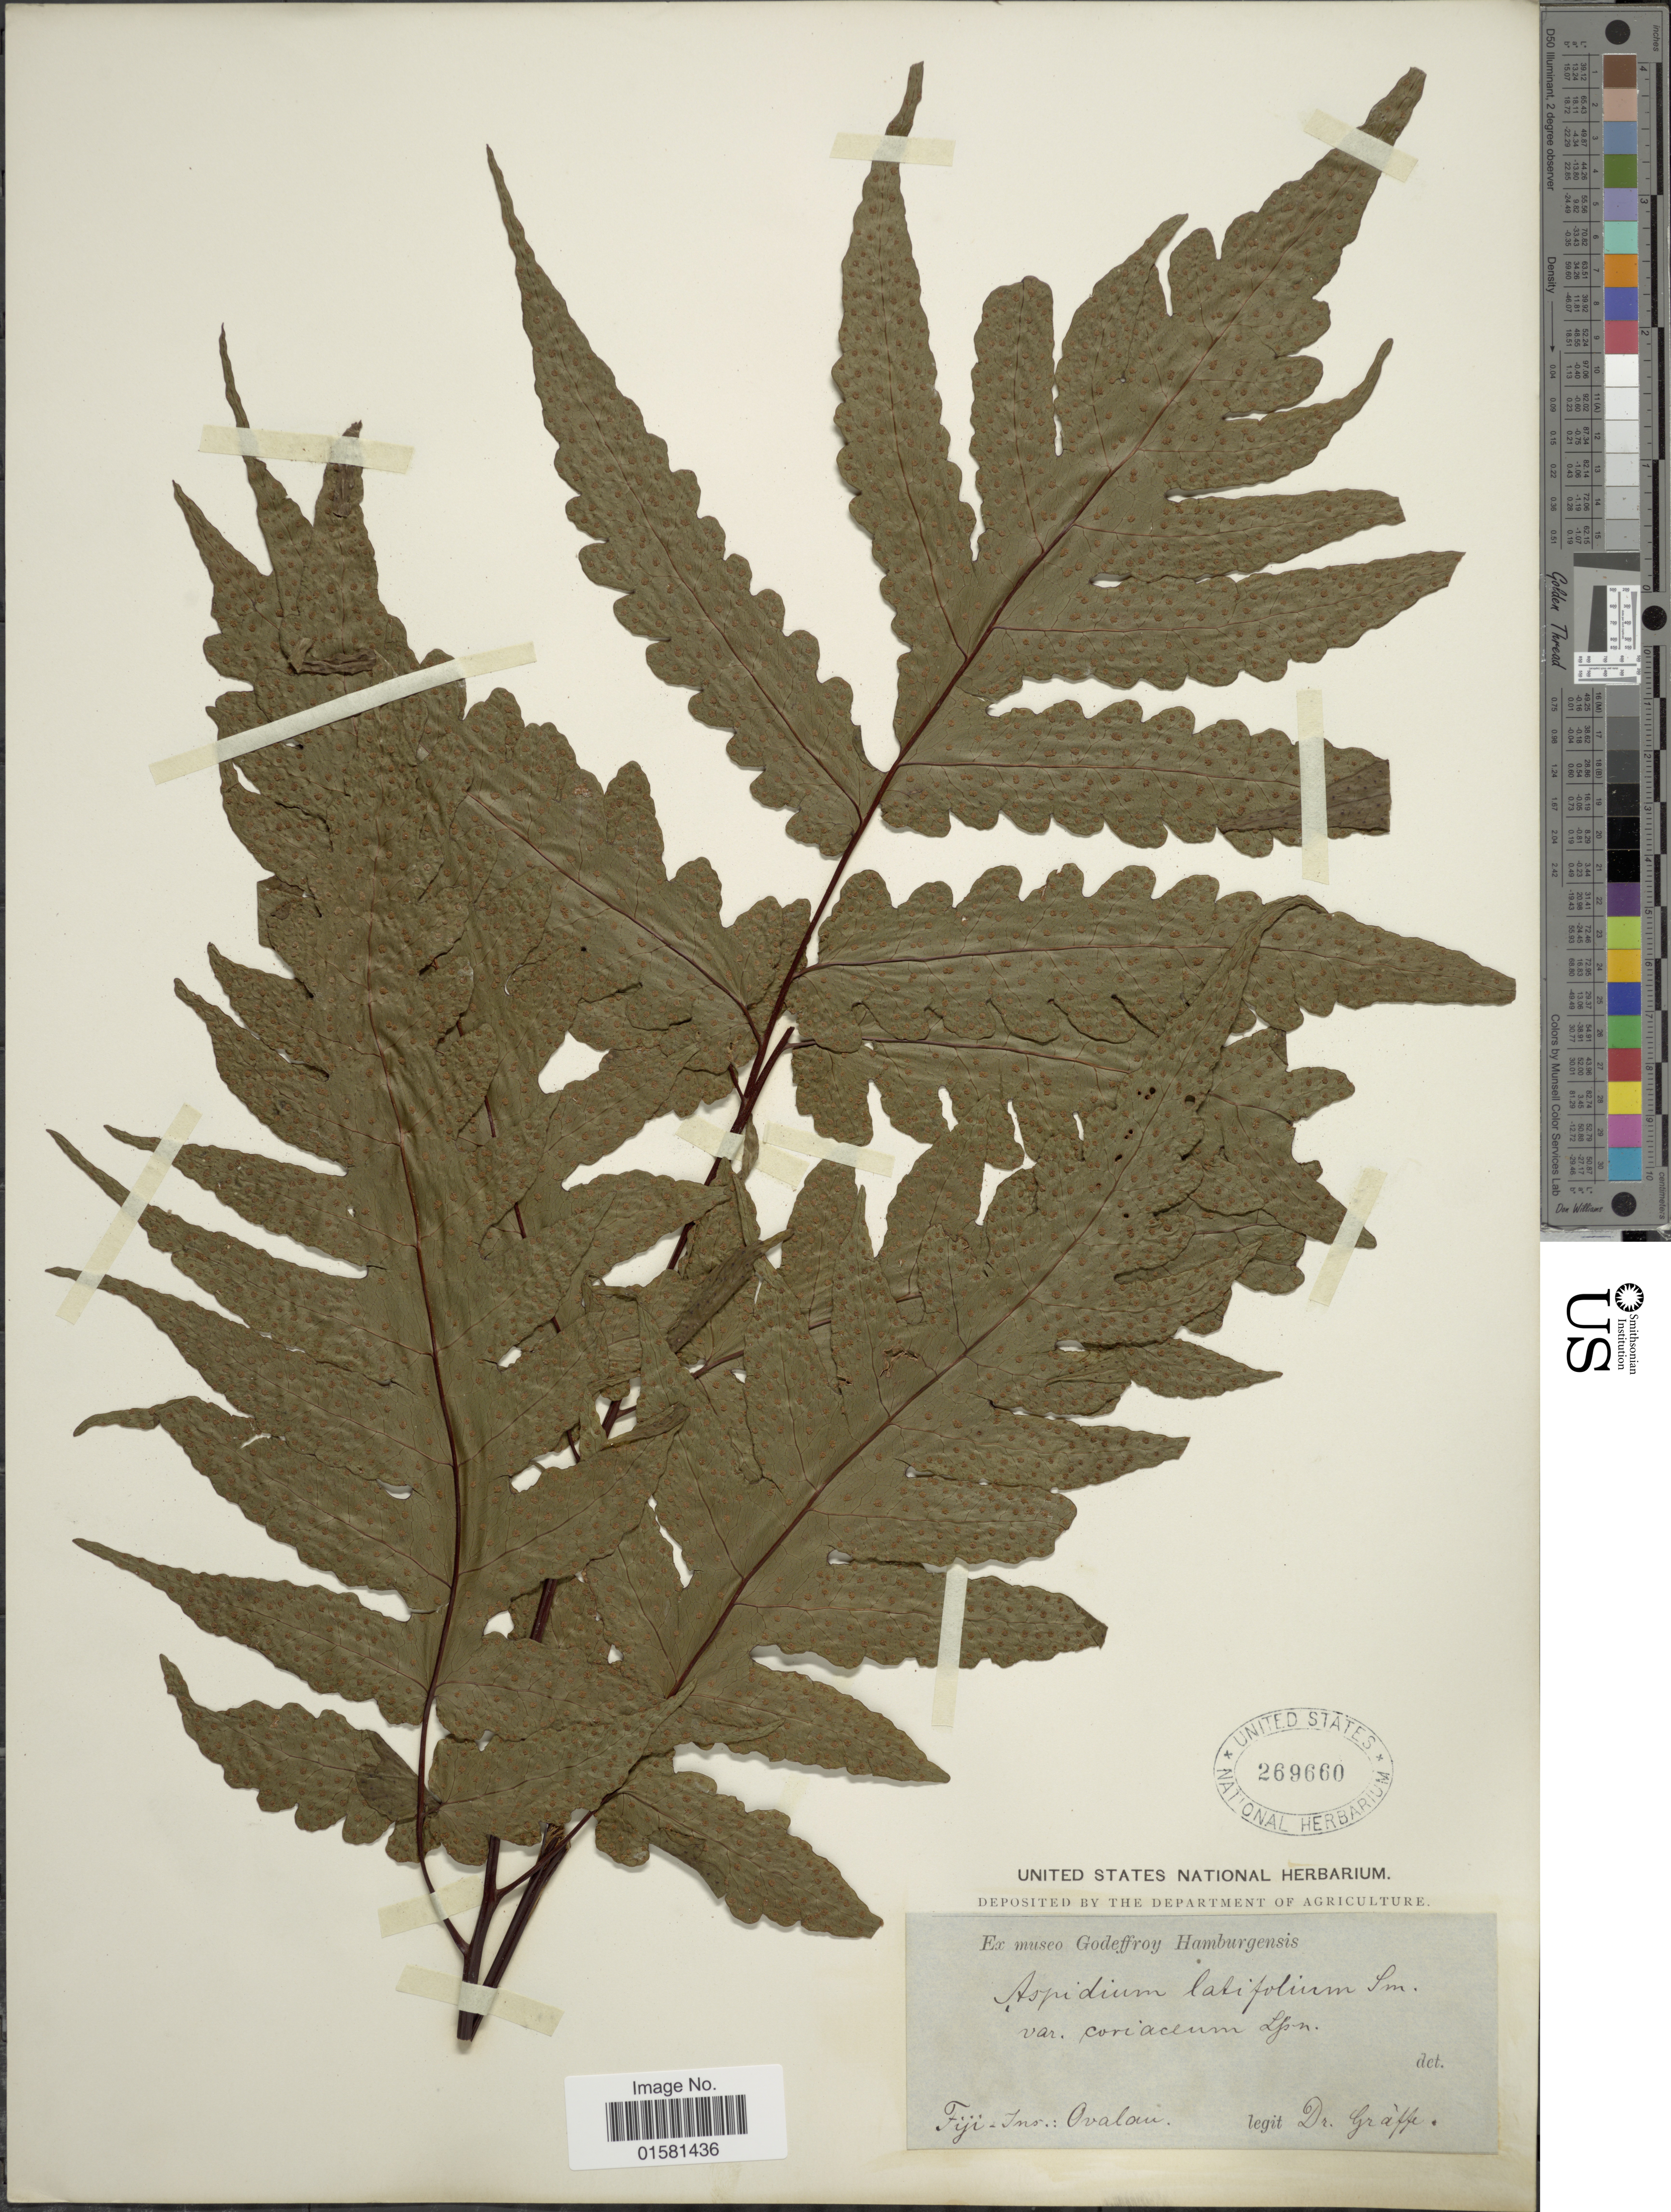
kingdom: Plantae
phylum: Tracheophyta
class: Polypodiopsida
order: Polypodiales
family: Tectariaceae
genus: Tectaria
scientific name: Tectaria latifolia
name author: (G. Forst.) Copel.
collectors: Graeffe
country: Fiji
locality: Fiji- Ins.: Ovalau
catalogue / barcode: US 269660